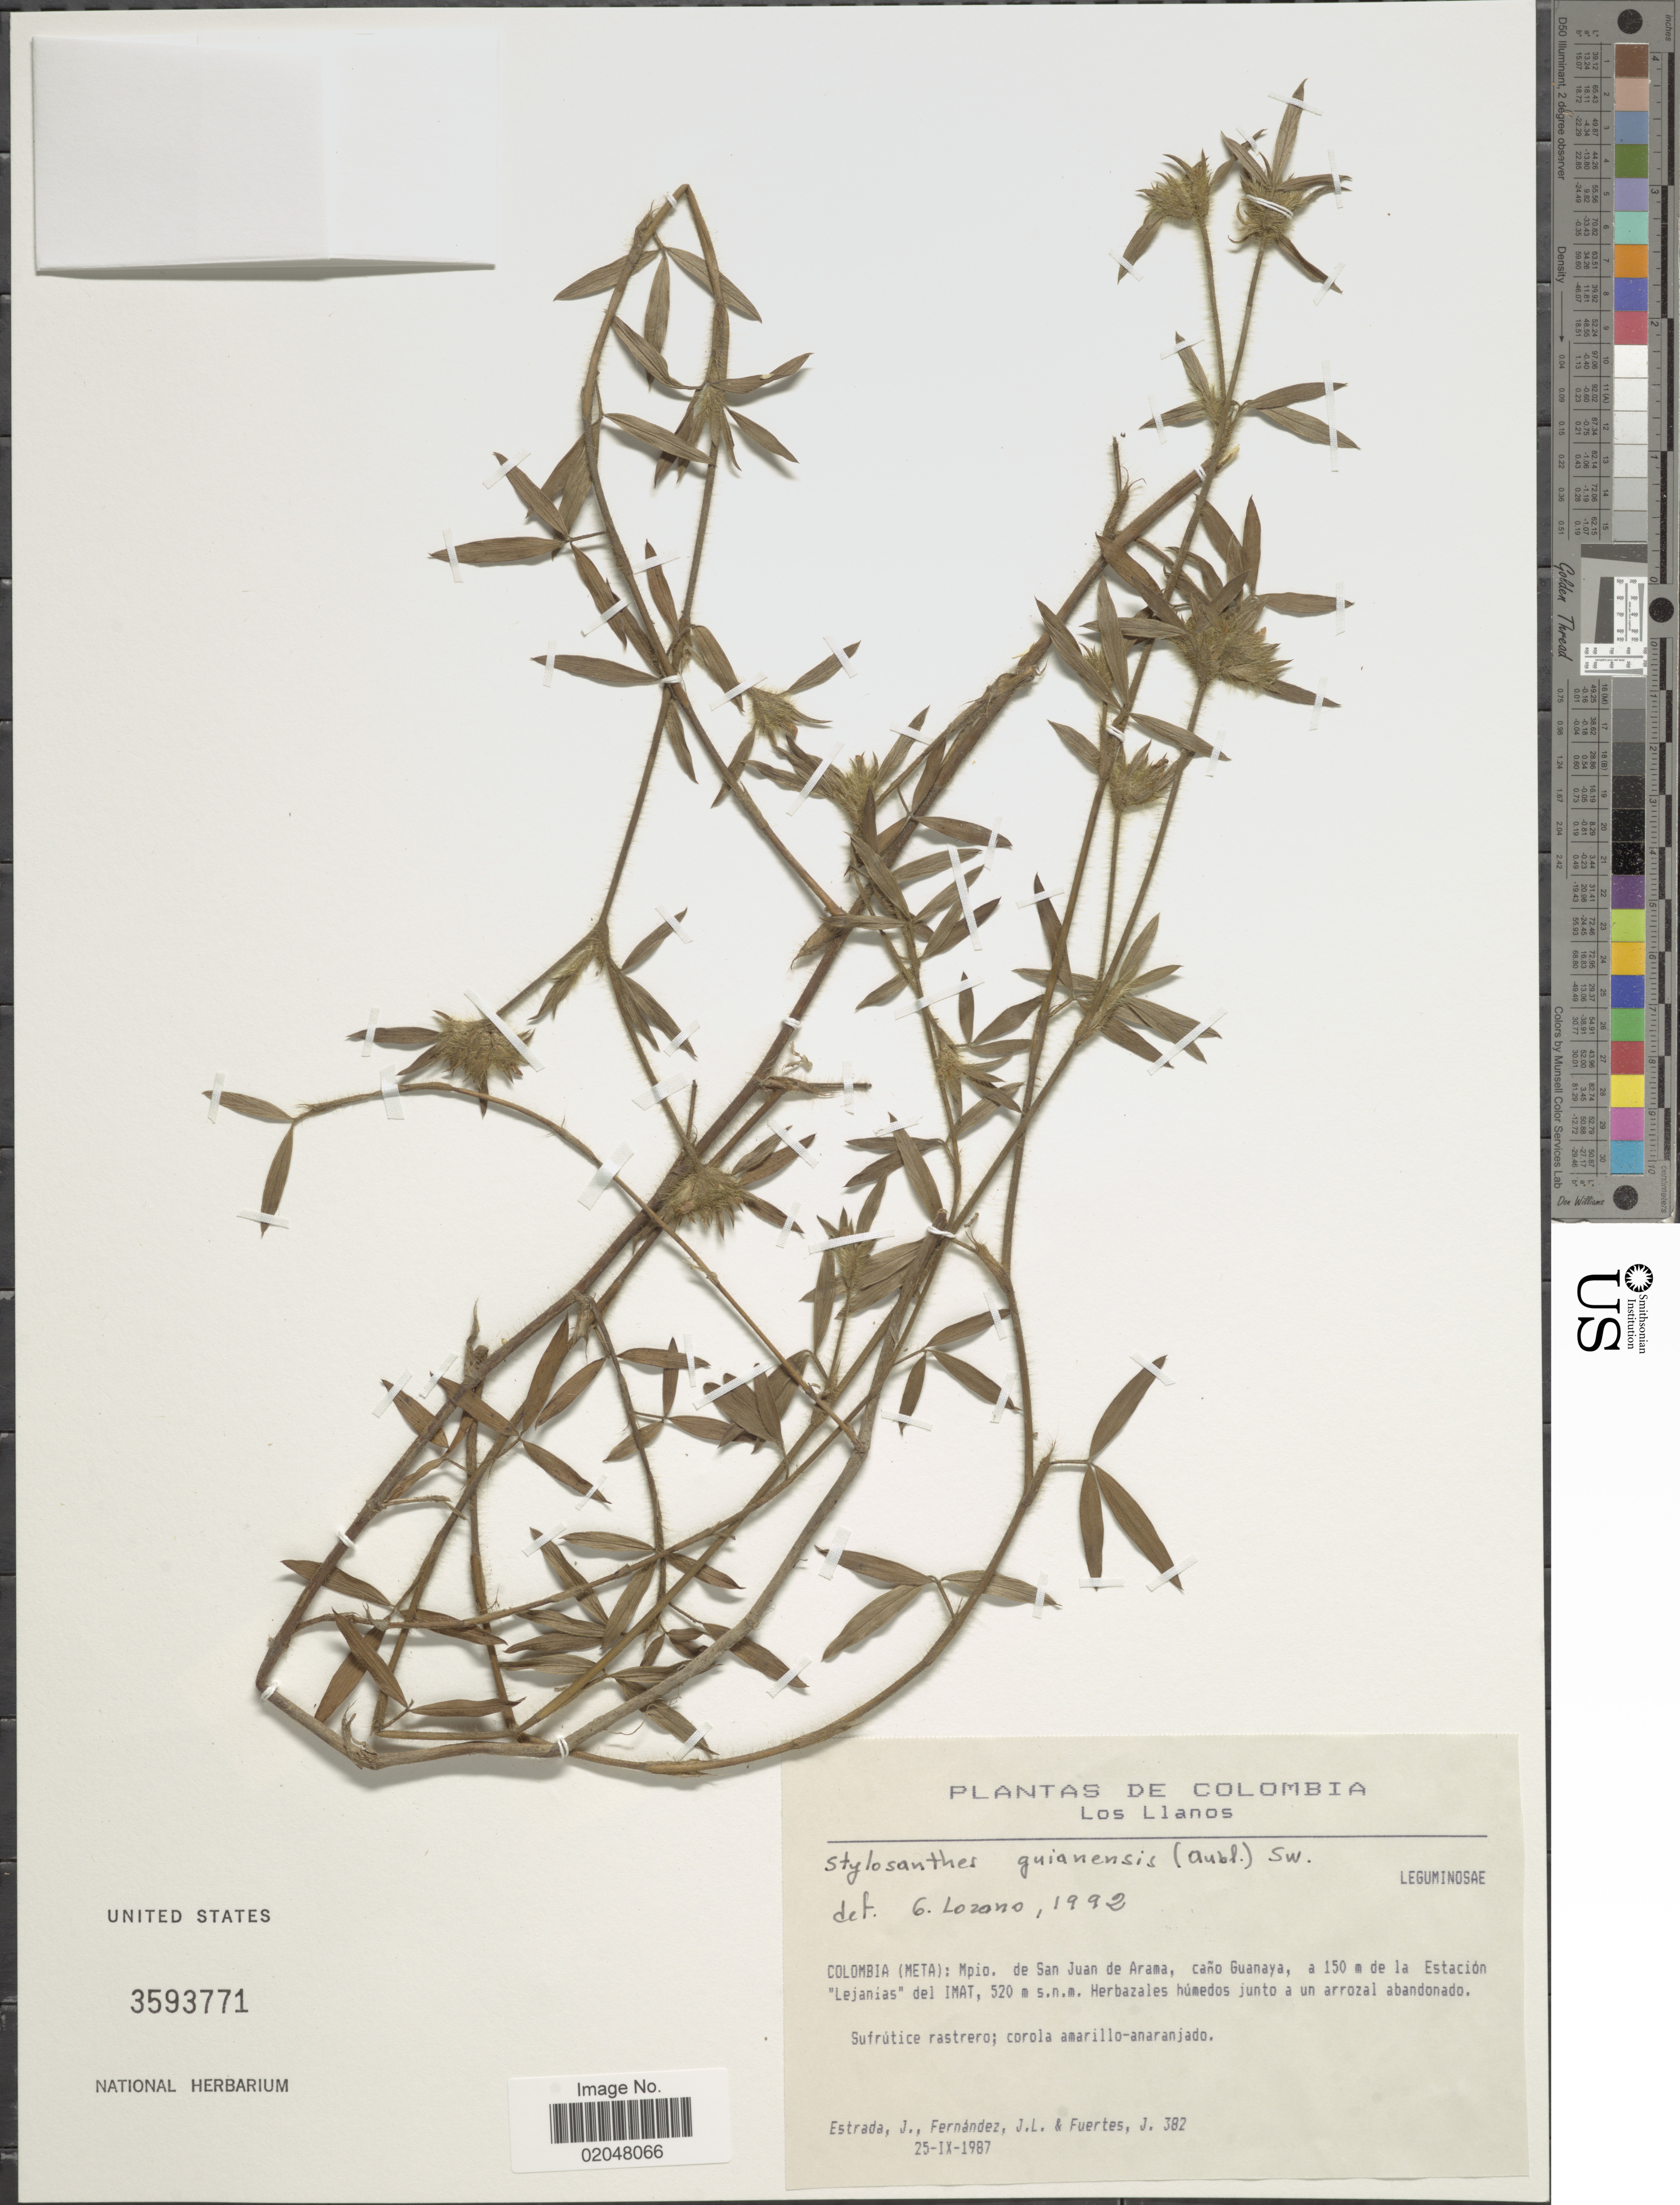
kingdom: Plantae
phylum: Tracheophyta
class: Magnoliopsida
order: Fabales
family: Fabaceae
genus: Stylosanthes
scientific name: Stylosanthes guianensis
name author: (Aubl.) Sw.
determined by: Lozano, G.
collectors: J. Estrada, J. Fernandez & J. Fuertes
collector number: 382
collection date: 1987-09-25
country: Colombia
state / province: Meta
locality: Mpio. de San Juan de Arama, a 150 m de la Estacion "Lejanias"del IMAT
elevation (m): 520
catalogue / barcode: US 3593771